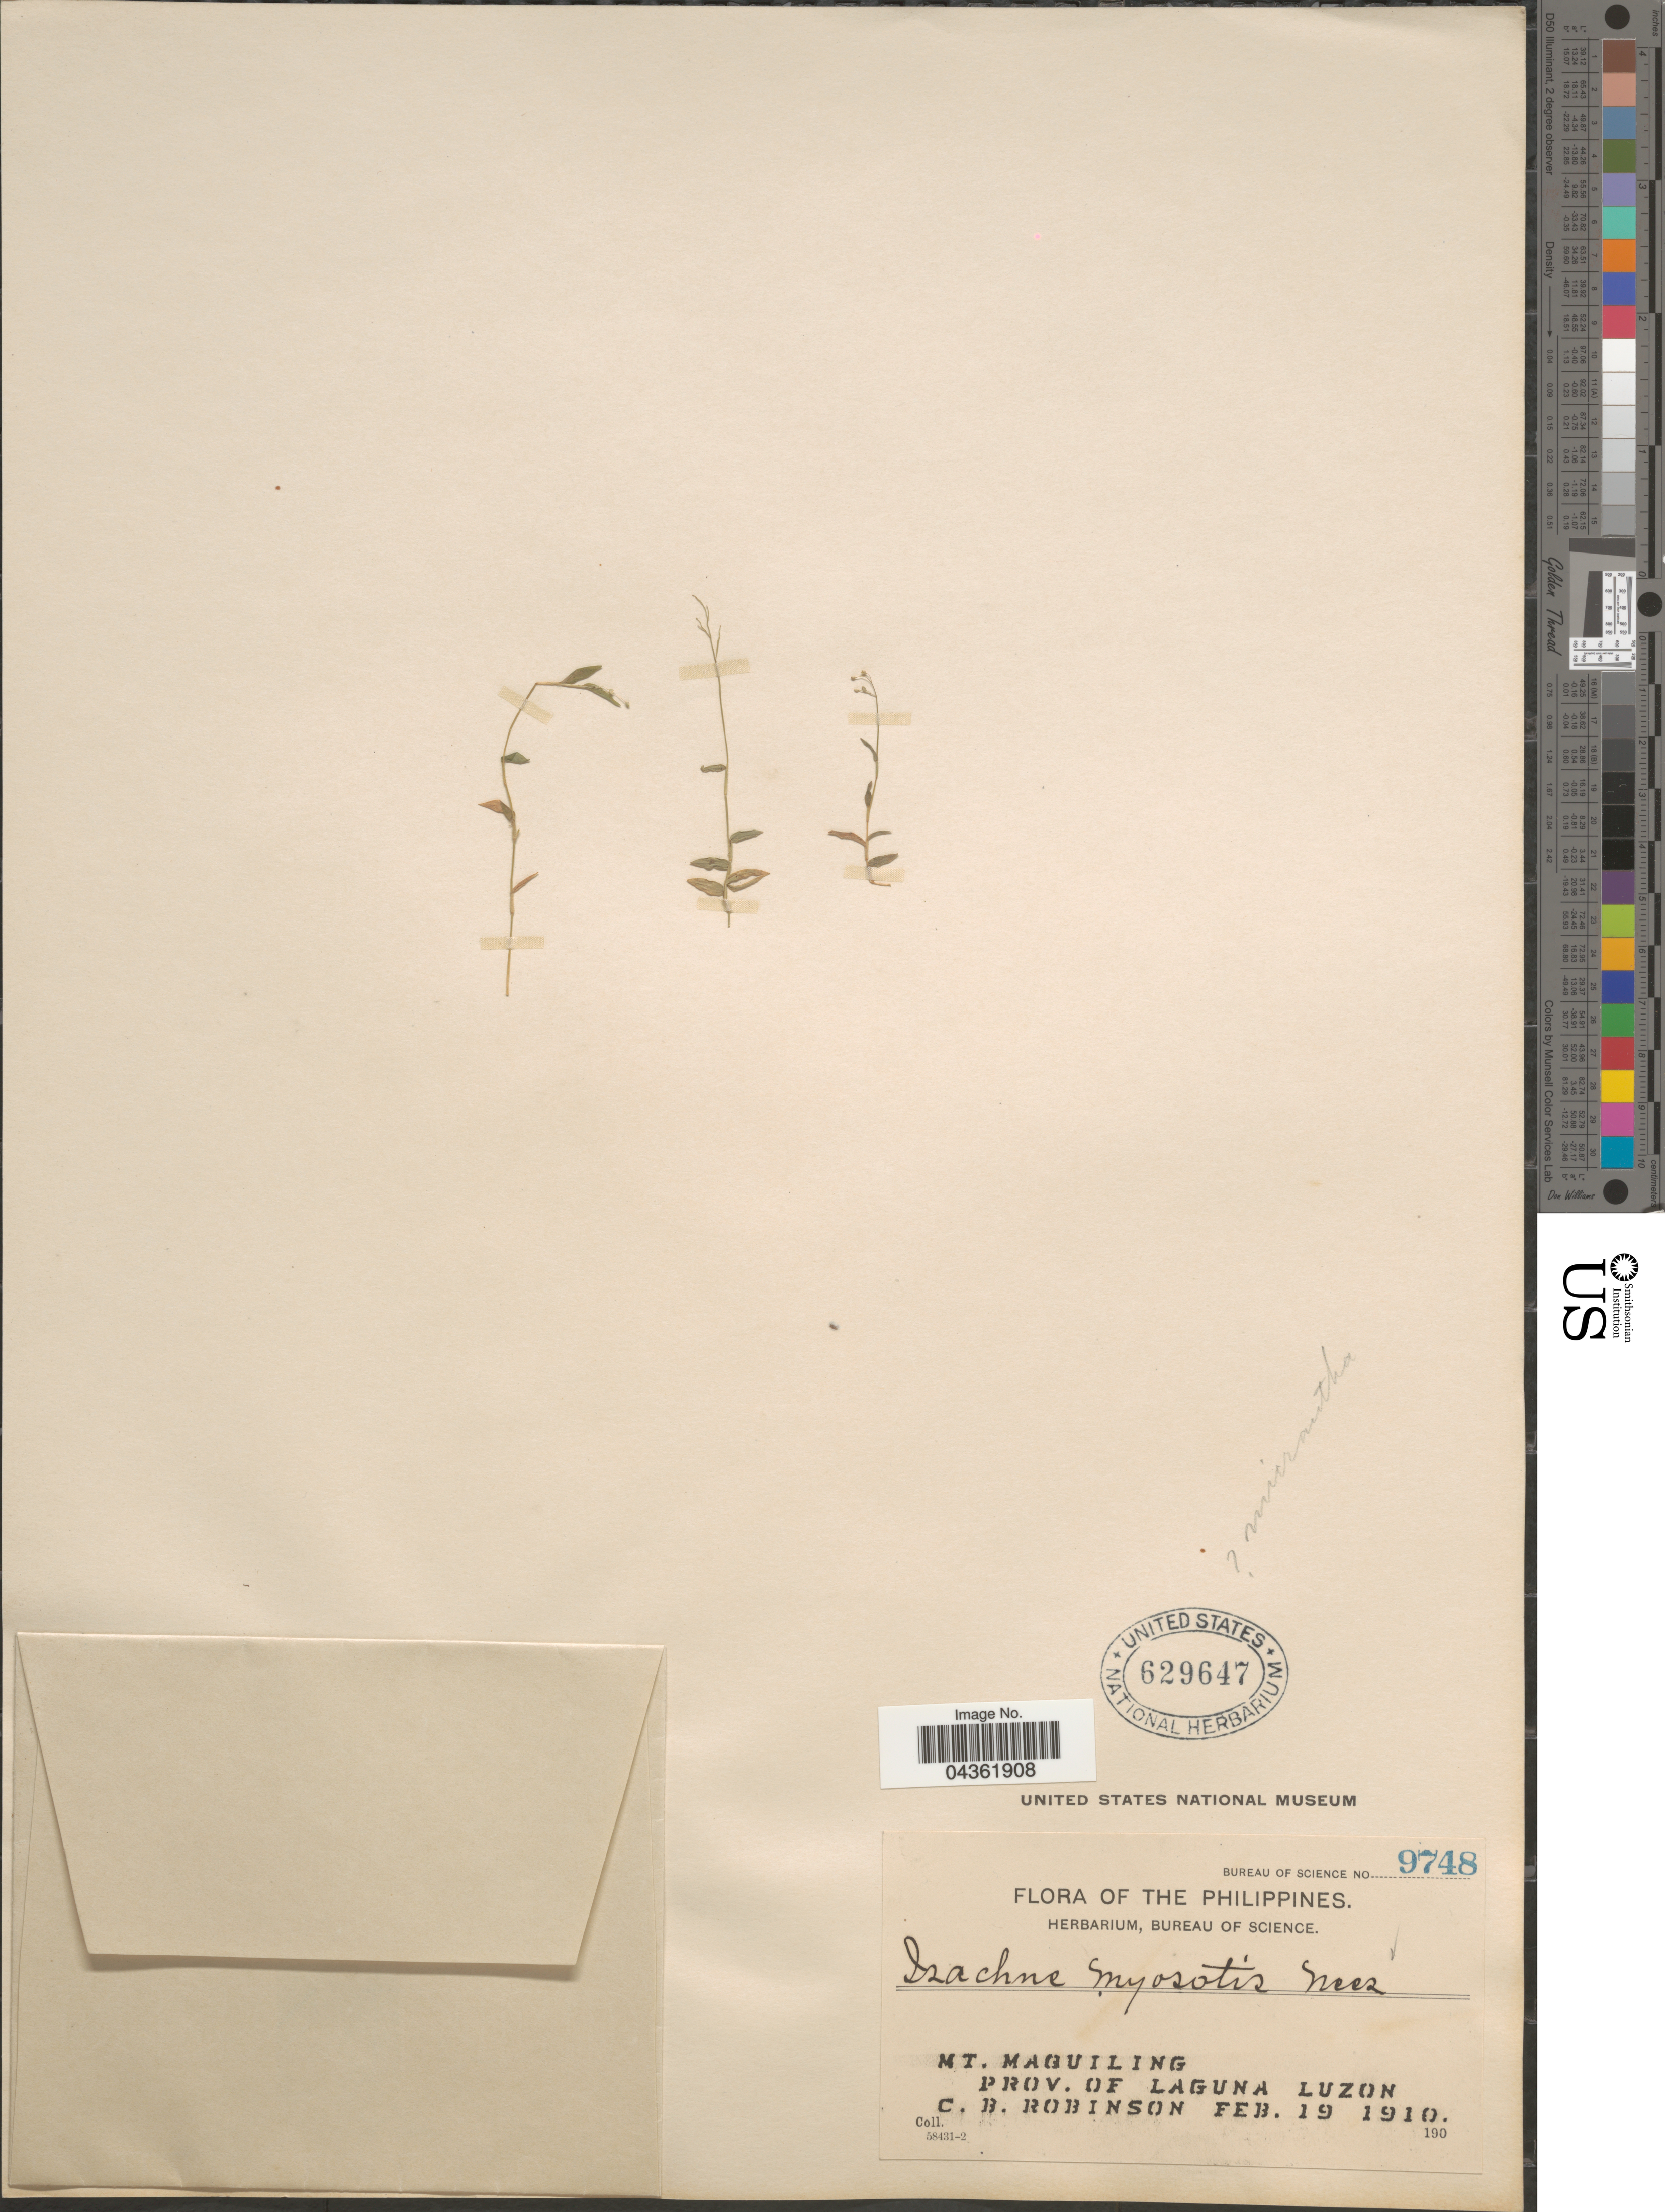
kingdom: Plantae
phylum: Tracheophyta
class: Liliopsida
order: Poales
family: Poaceae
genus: Isachne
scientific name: Isachne myosotis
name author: Nees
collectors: C. Robinson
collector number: Bureau of Science 9748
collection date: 1910-02-19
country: Philippines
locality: Mt. Maquiling. Prov. of Laguna. Luzon.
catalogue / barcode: US 629647